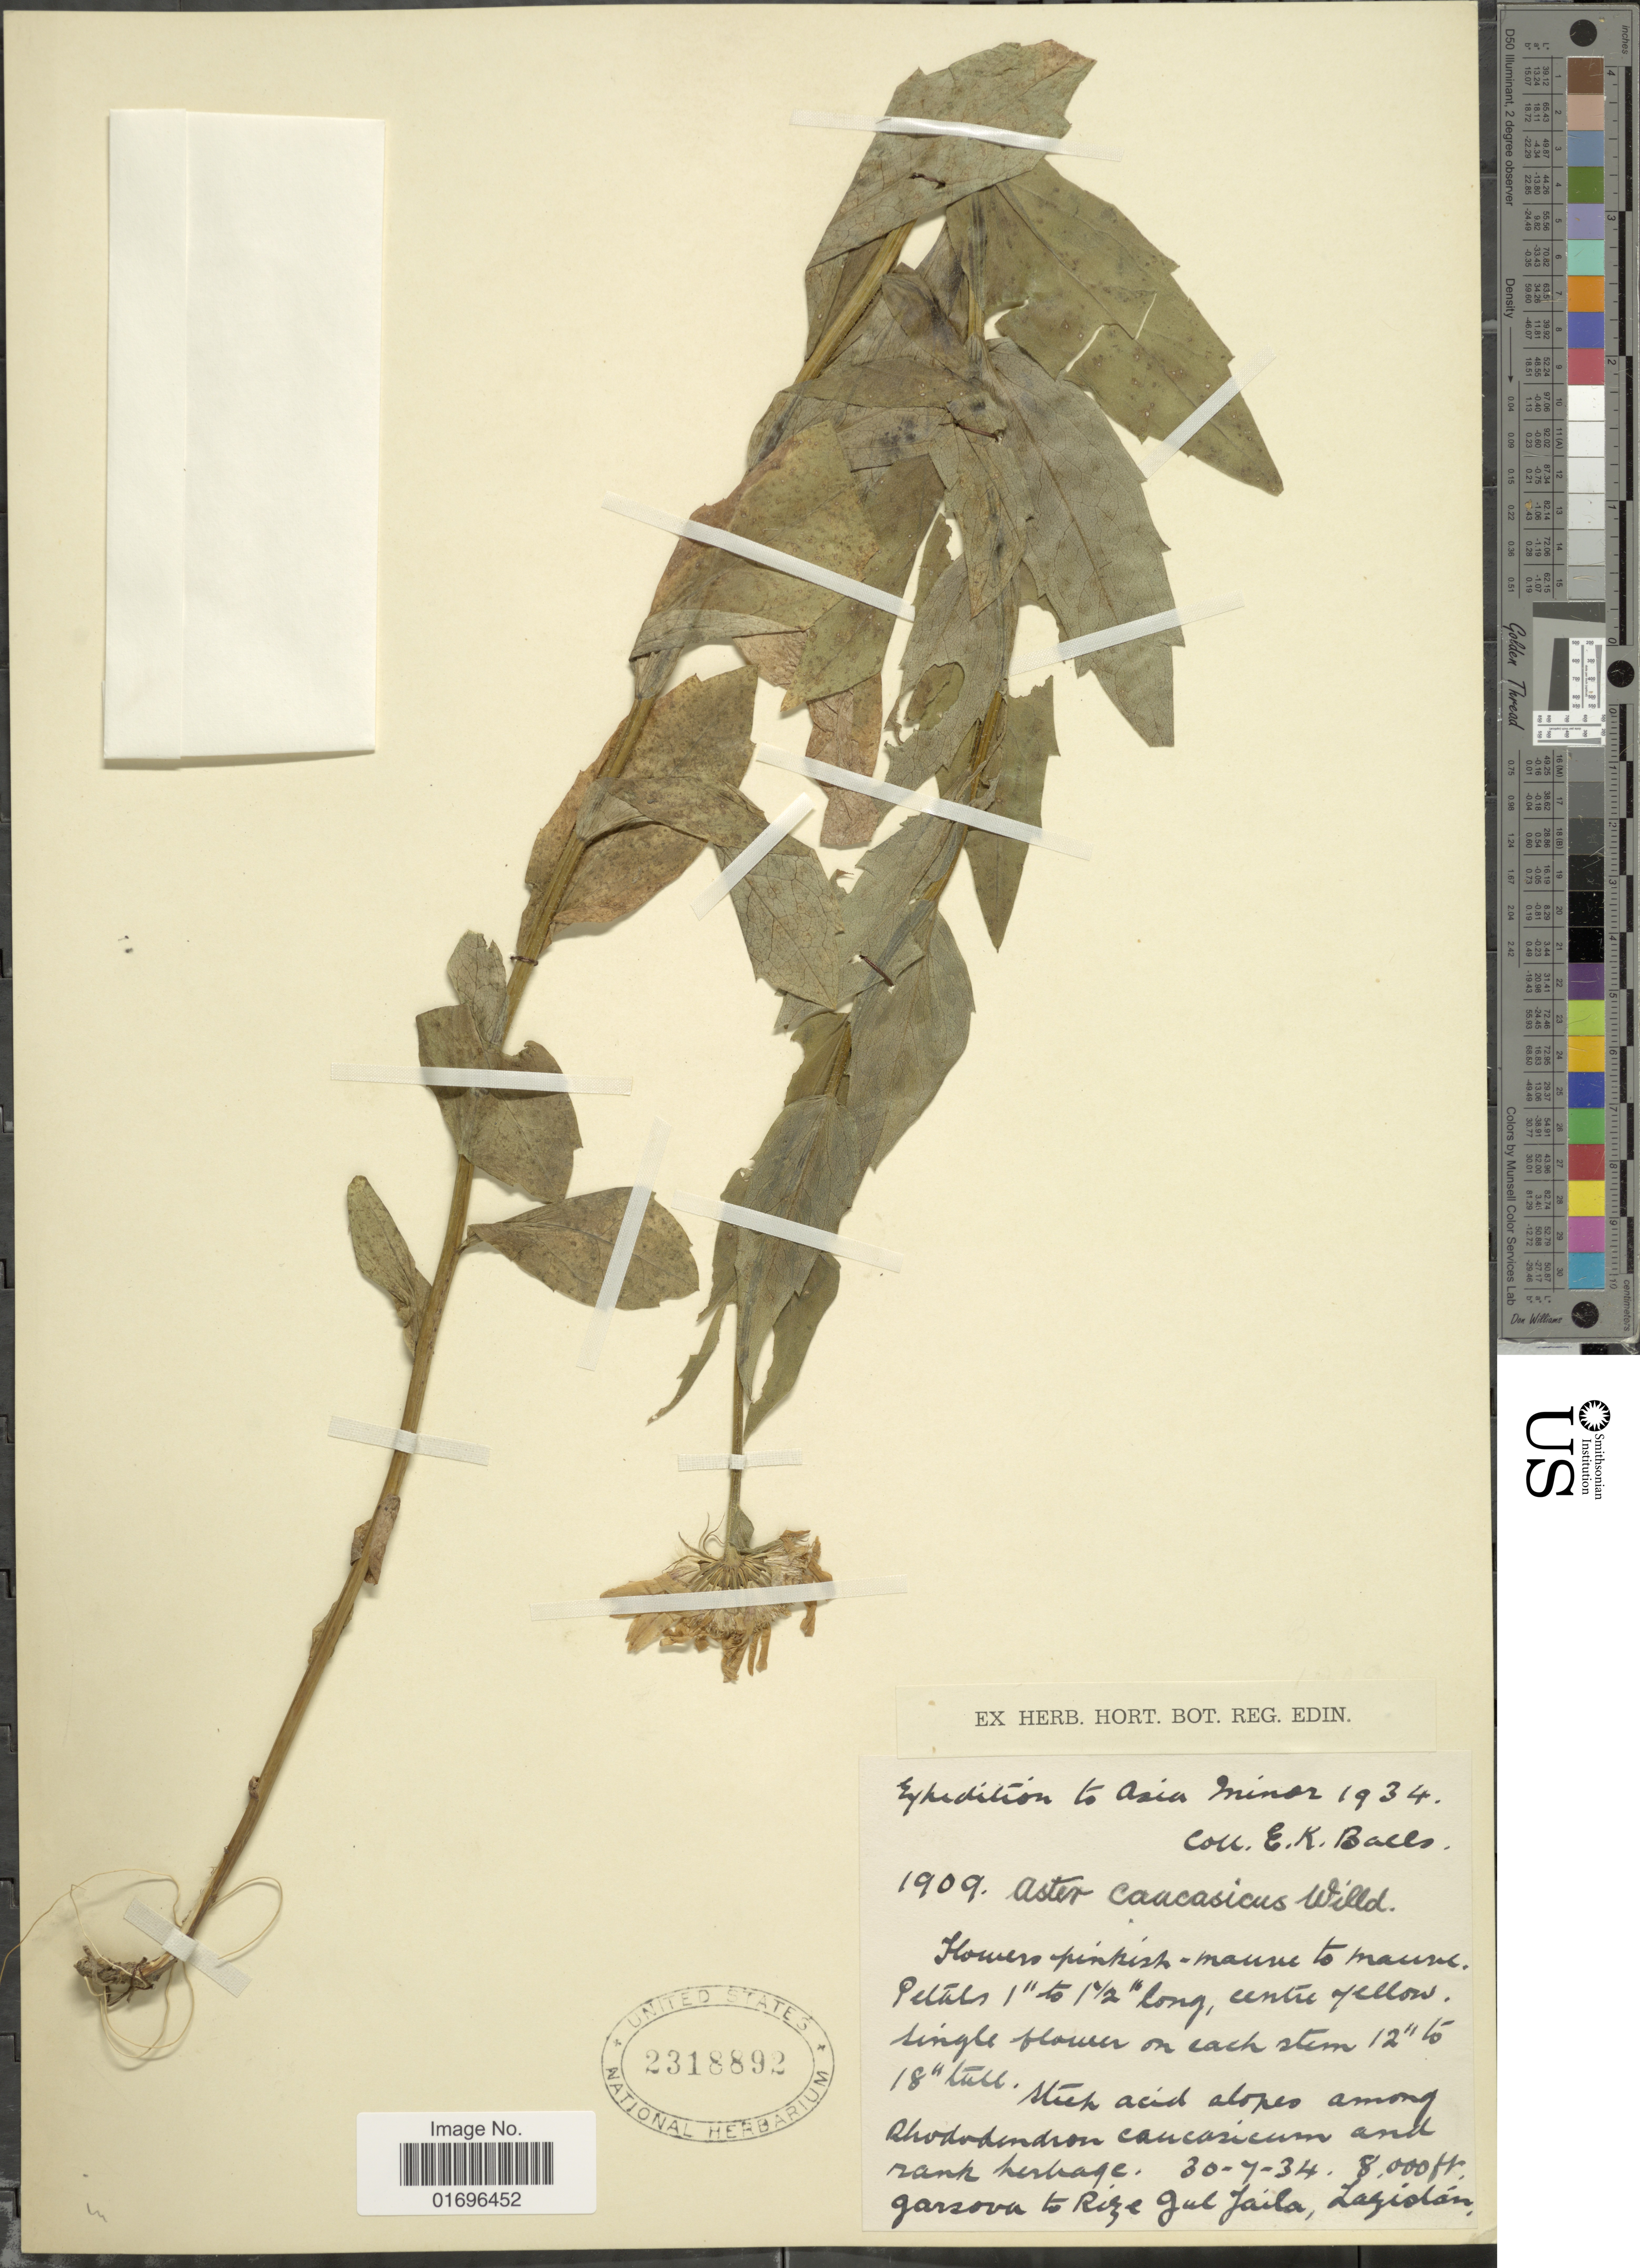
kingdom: Plantae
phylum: Tracheophyta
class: Magnoliopsida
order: Asterales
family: Asteraceae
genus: Aster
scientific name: Aster caucasicus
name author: Willd.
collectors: E. K. Balls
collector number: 1909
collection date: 1934-07-30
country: Turkey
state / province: Rize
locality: Asia Minor. Gasrova to Rize Jul Jaila, Lazistan. [interpreted]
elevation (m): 2438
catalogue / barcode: US 2318892